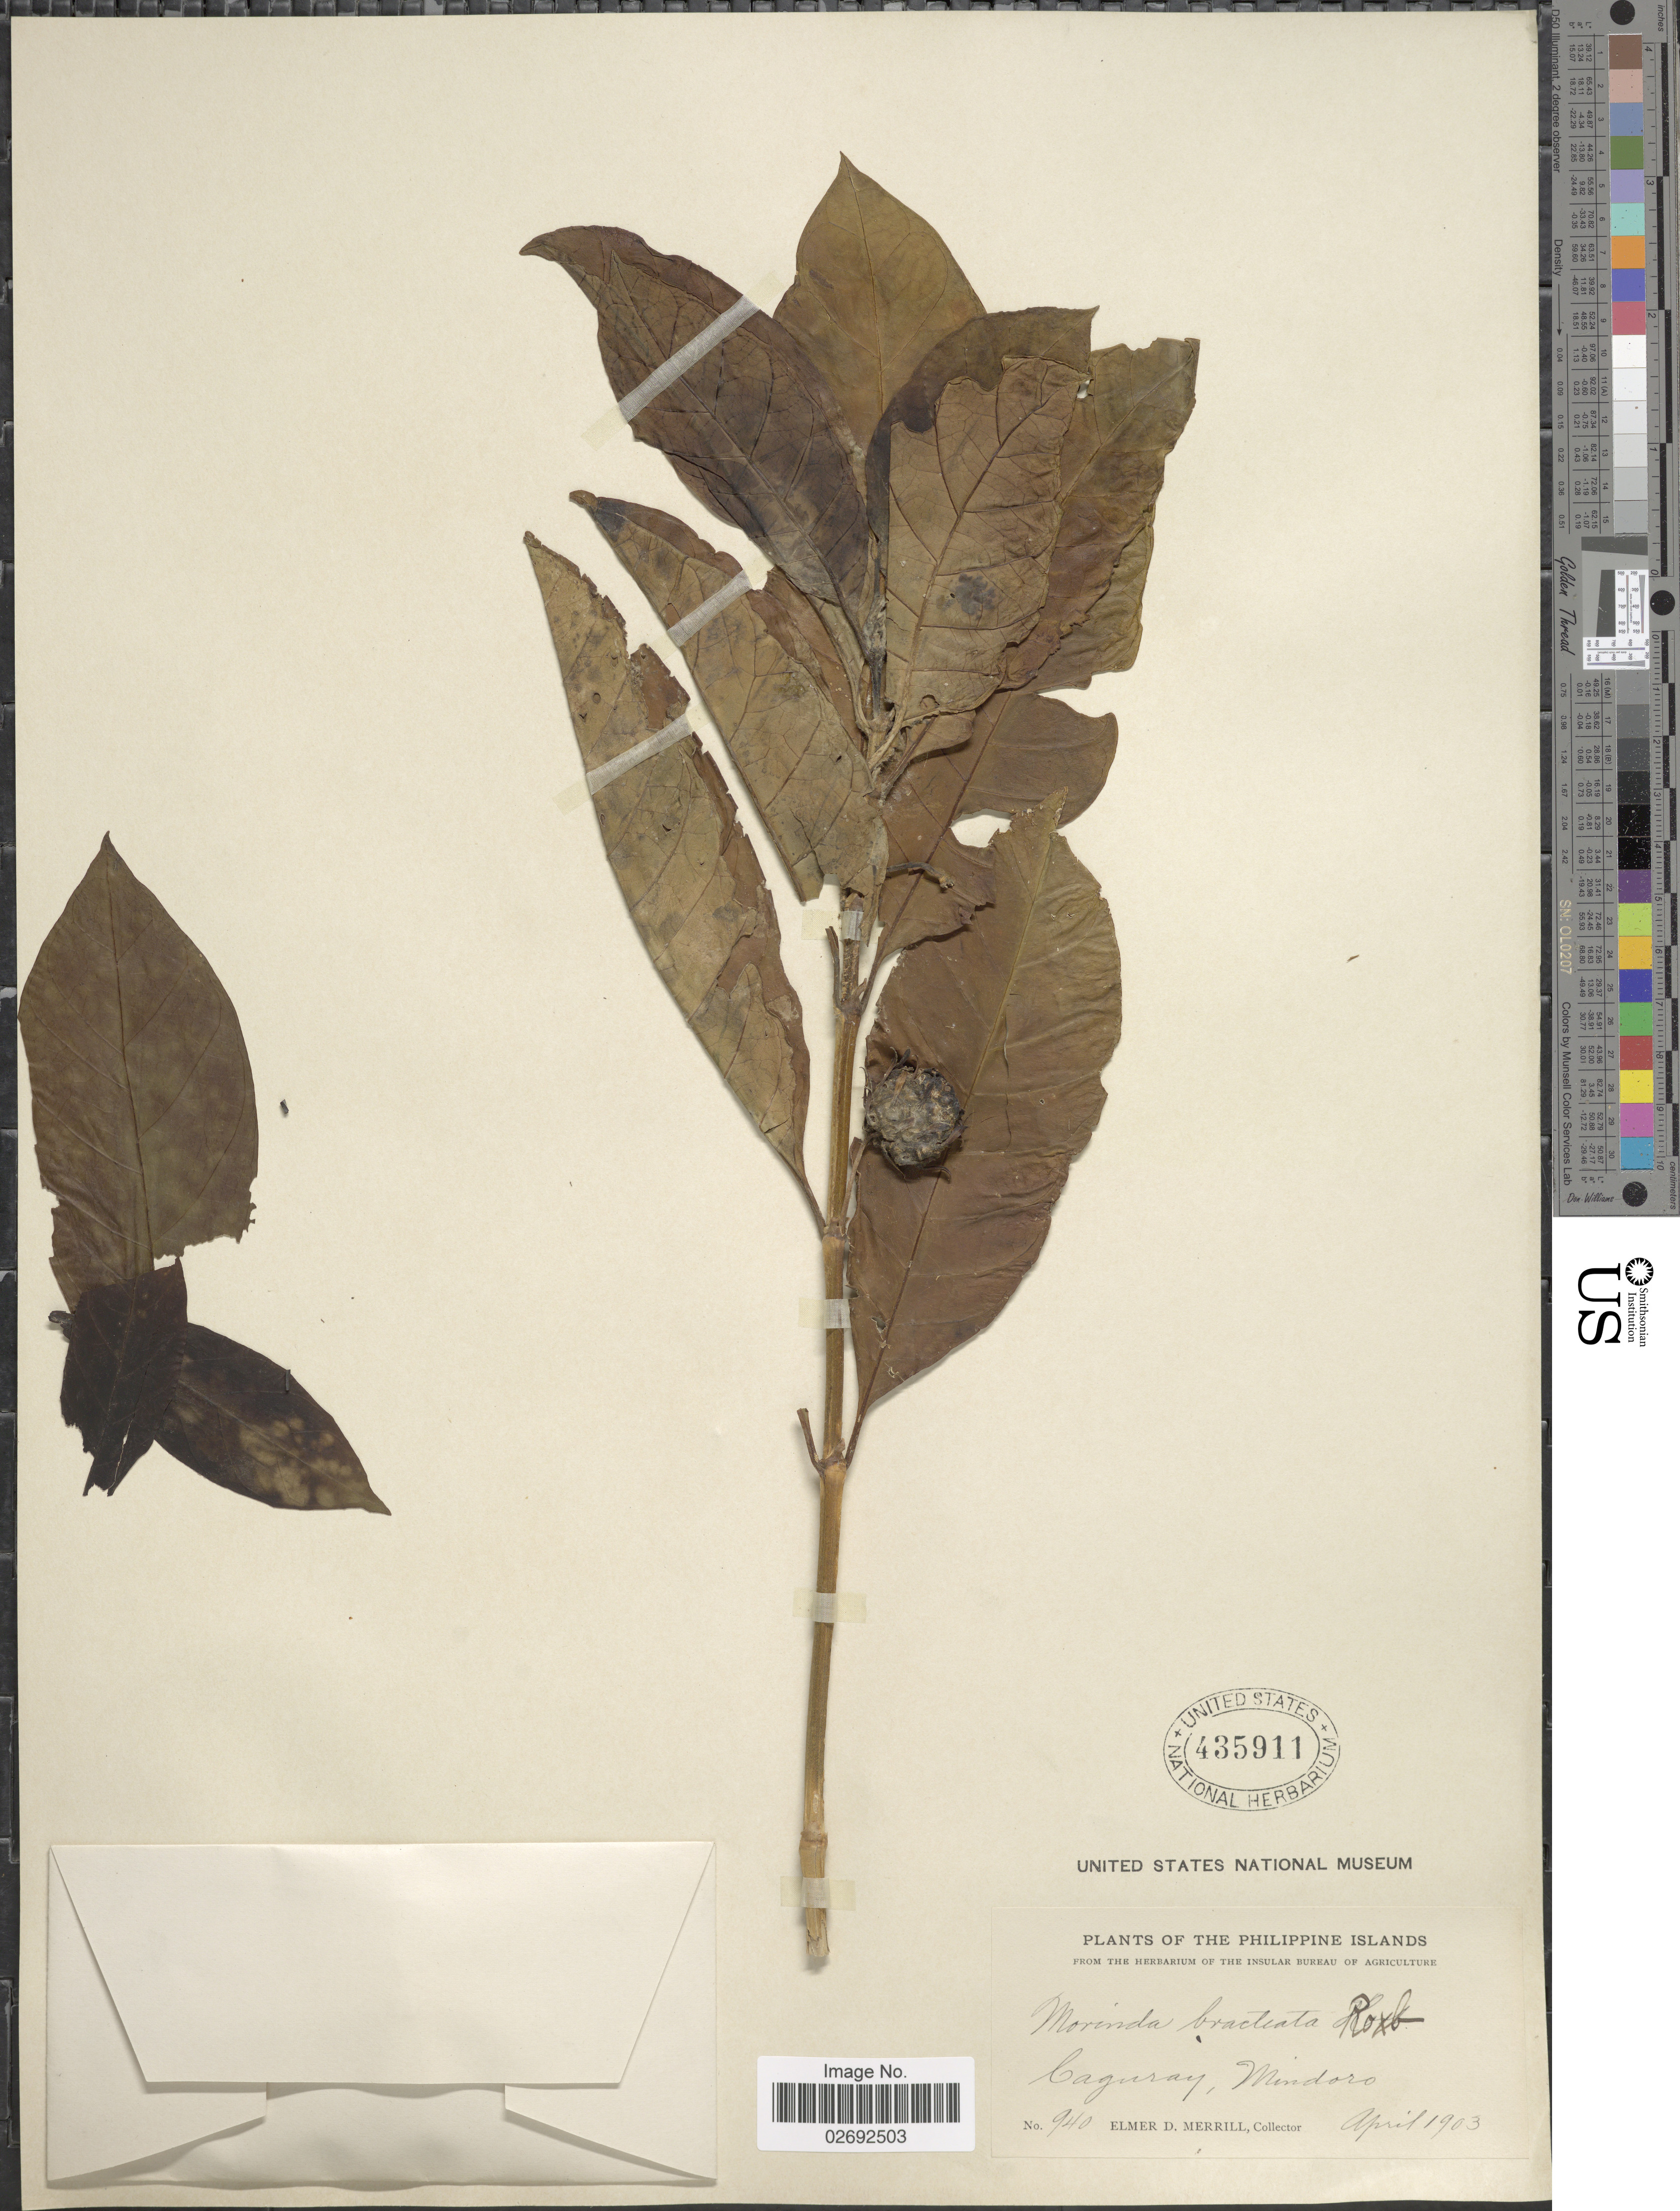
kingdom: Plantae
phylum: Tracheophyta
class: Magnoliopsida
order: Gentianales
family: Rubiaceae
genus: Morinda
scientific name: Morinda bracteata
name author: Roxb.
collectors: E. D. Merrill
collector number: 940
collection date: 1903-04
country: Philippines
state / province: Mimaropa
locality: Caguray, Mindoro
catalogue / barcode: US 435911